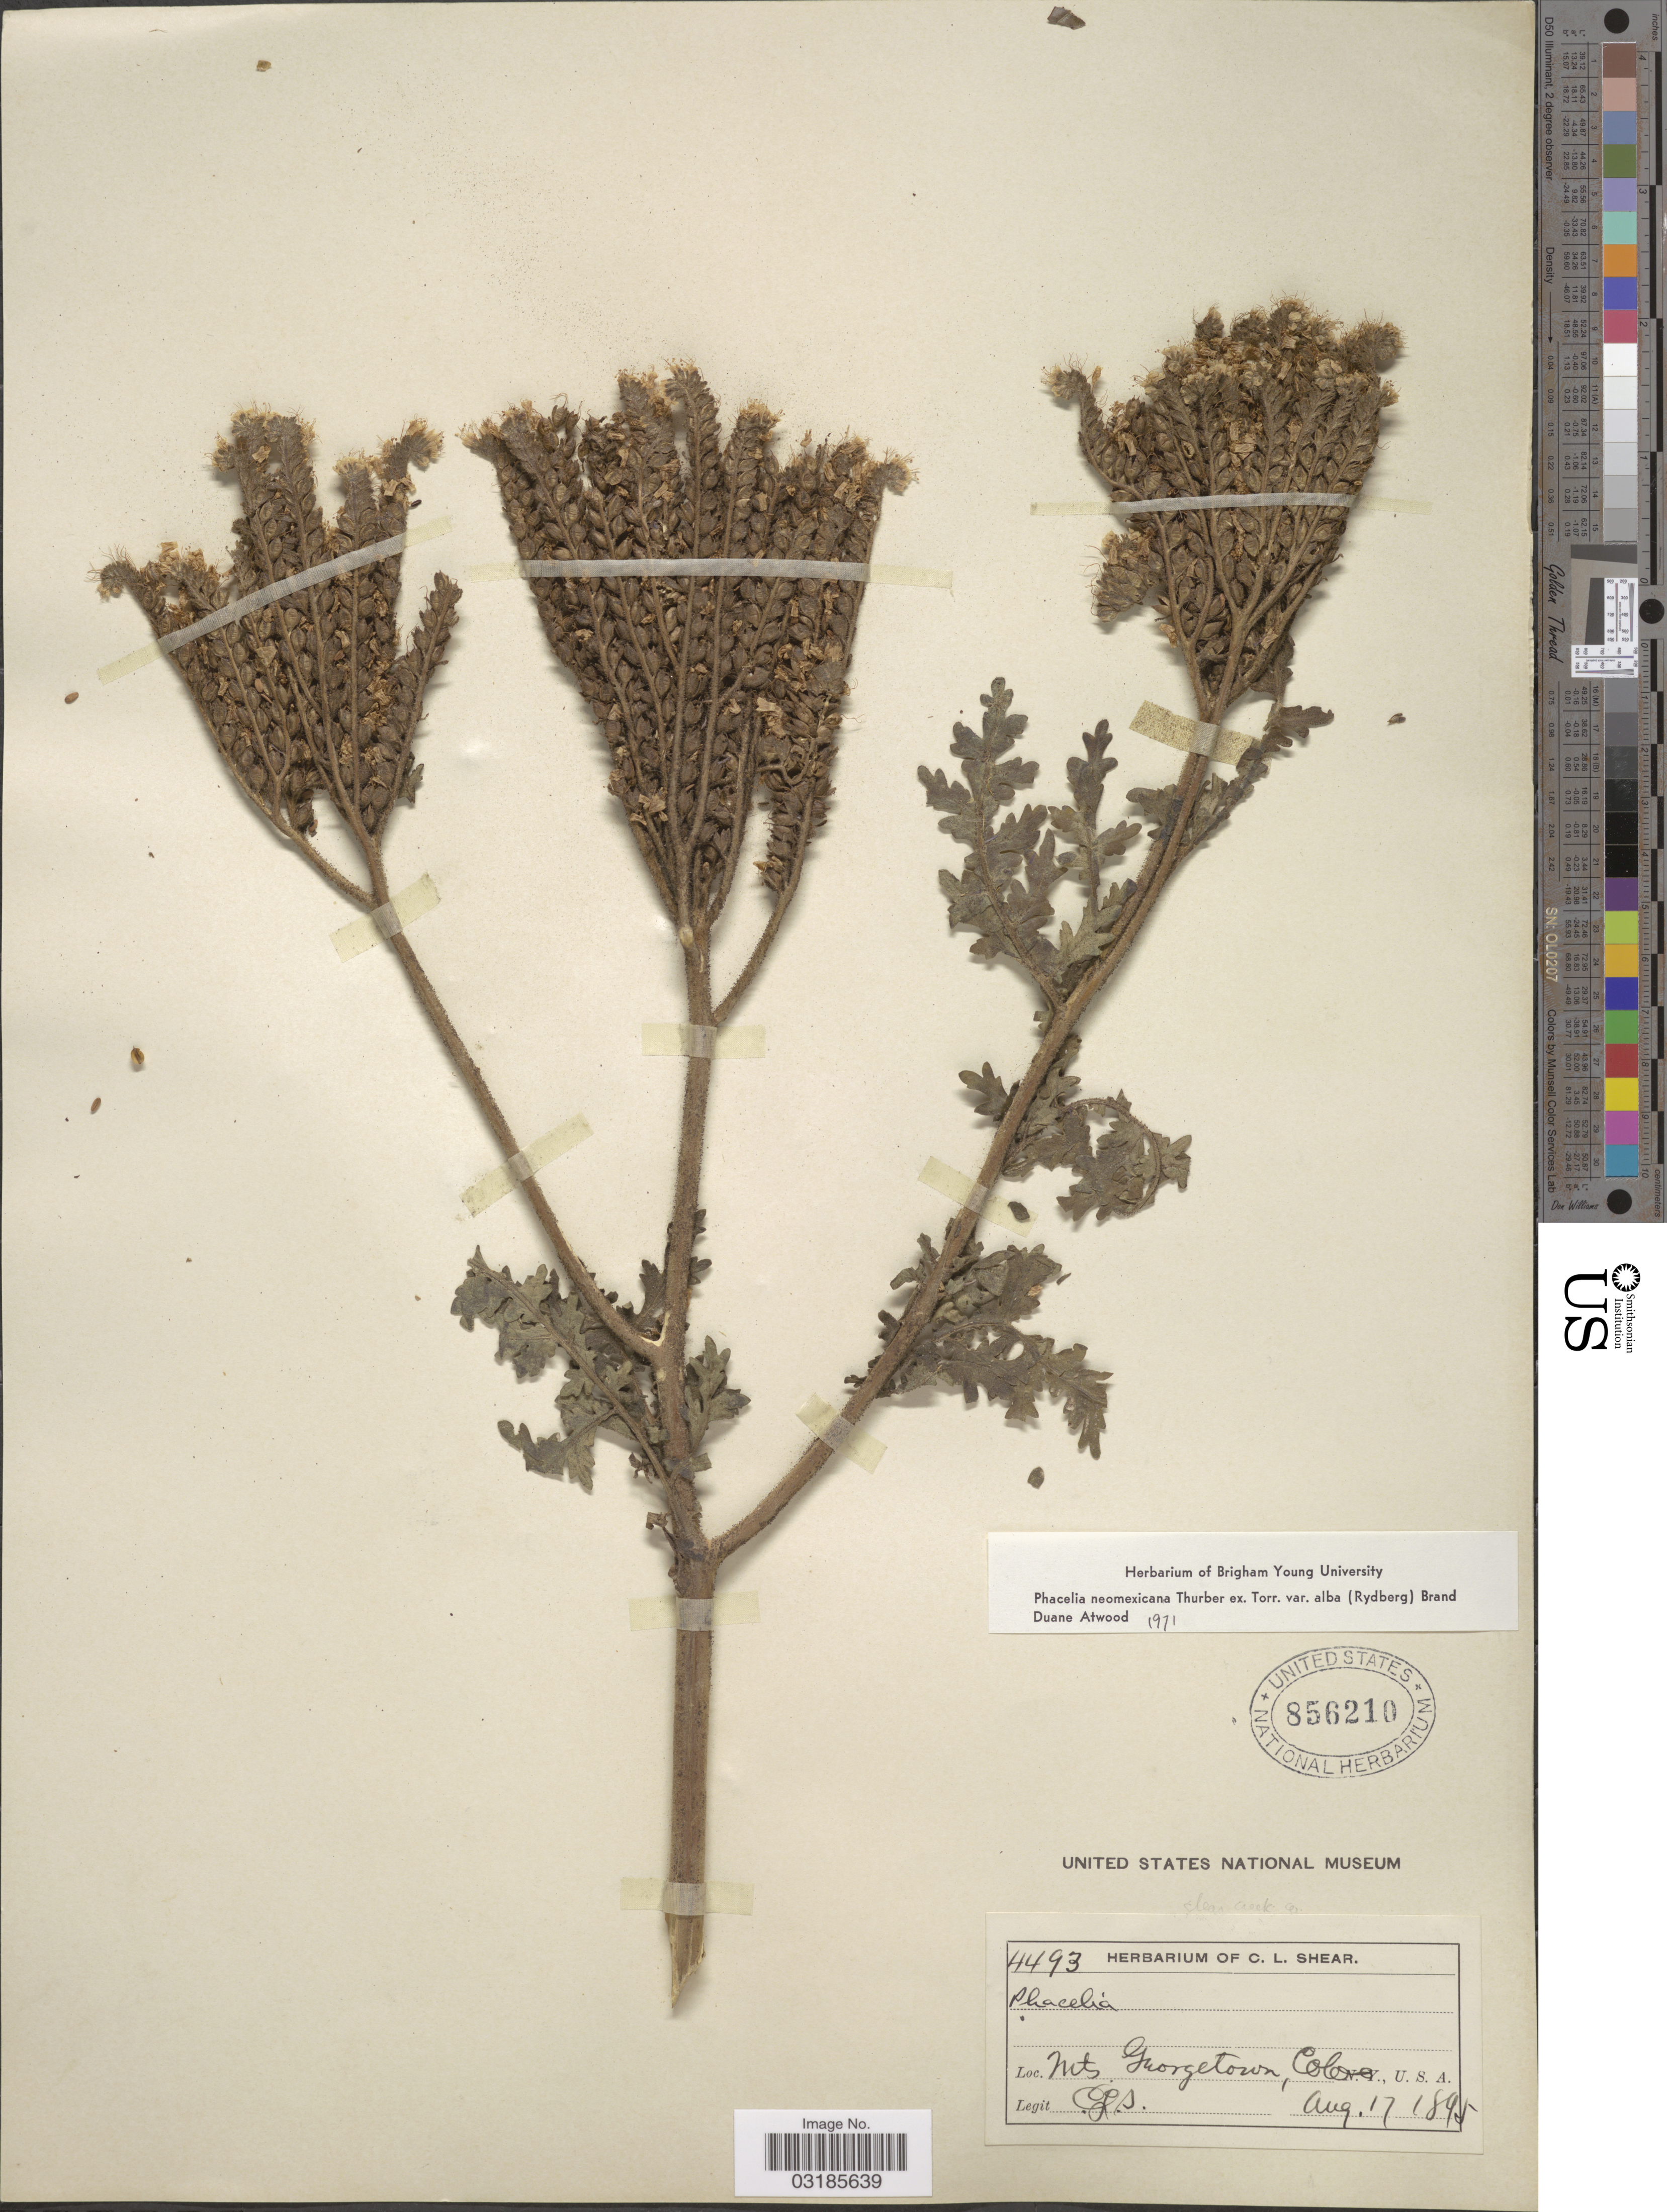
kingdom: Plantae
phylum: Tracheophyta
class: Magnoliopsida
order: Boraginales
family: Hydrophyllaceae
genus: Phacelia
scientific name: Phacelia neomexicana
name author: Thurb. ex Torr.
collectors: C. L. Shear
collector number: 4493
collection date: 1895-08-17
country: United States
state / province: Colorado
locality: Mts. Georgetown.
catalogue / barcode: US 856210